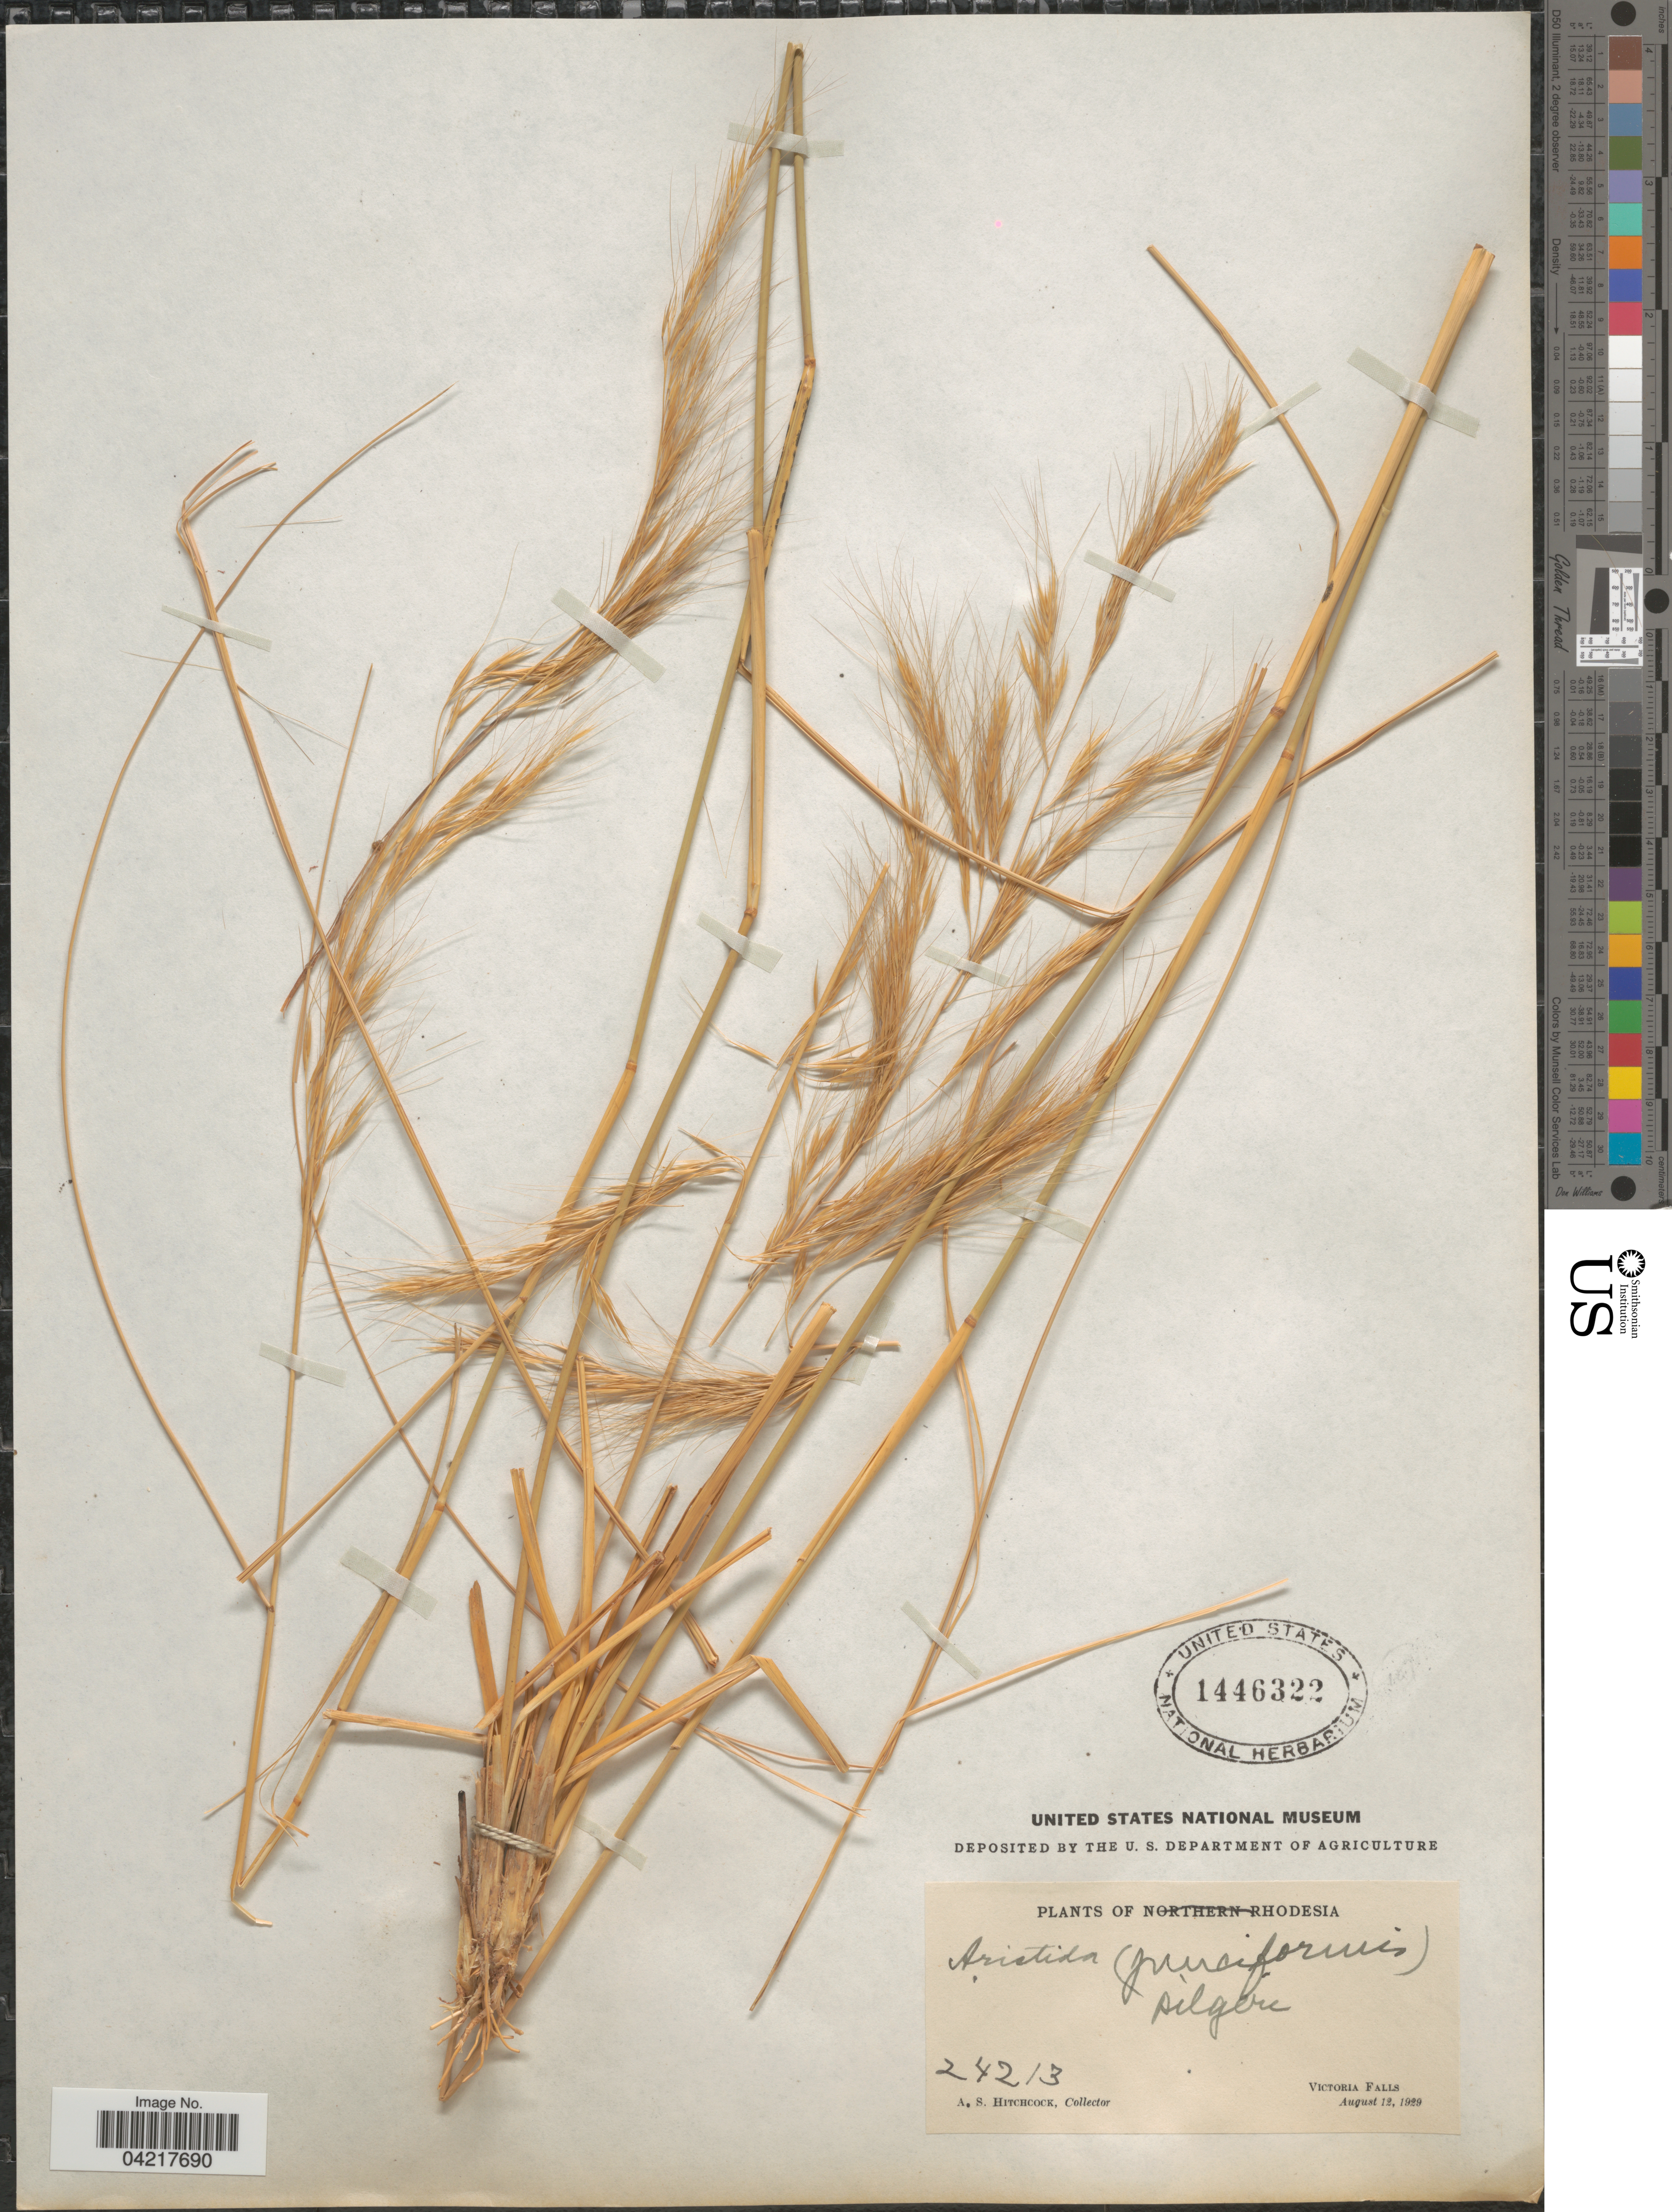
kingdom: Plantae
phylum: Tracheophyta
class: Liliopsida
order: Poales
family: Poaceae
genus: Aristida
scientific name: Aristida pilgeri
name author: Henr.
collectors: A. S. Hitchcock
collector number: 24213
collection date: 1929-08-12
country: Zimbabwe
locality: Rhodesia. Victoria Falls.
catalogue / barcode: US 1446322